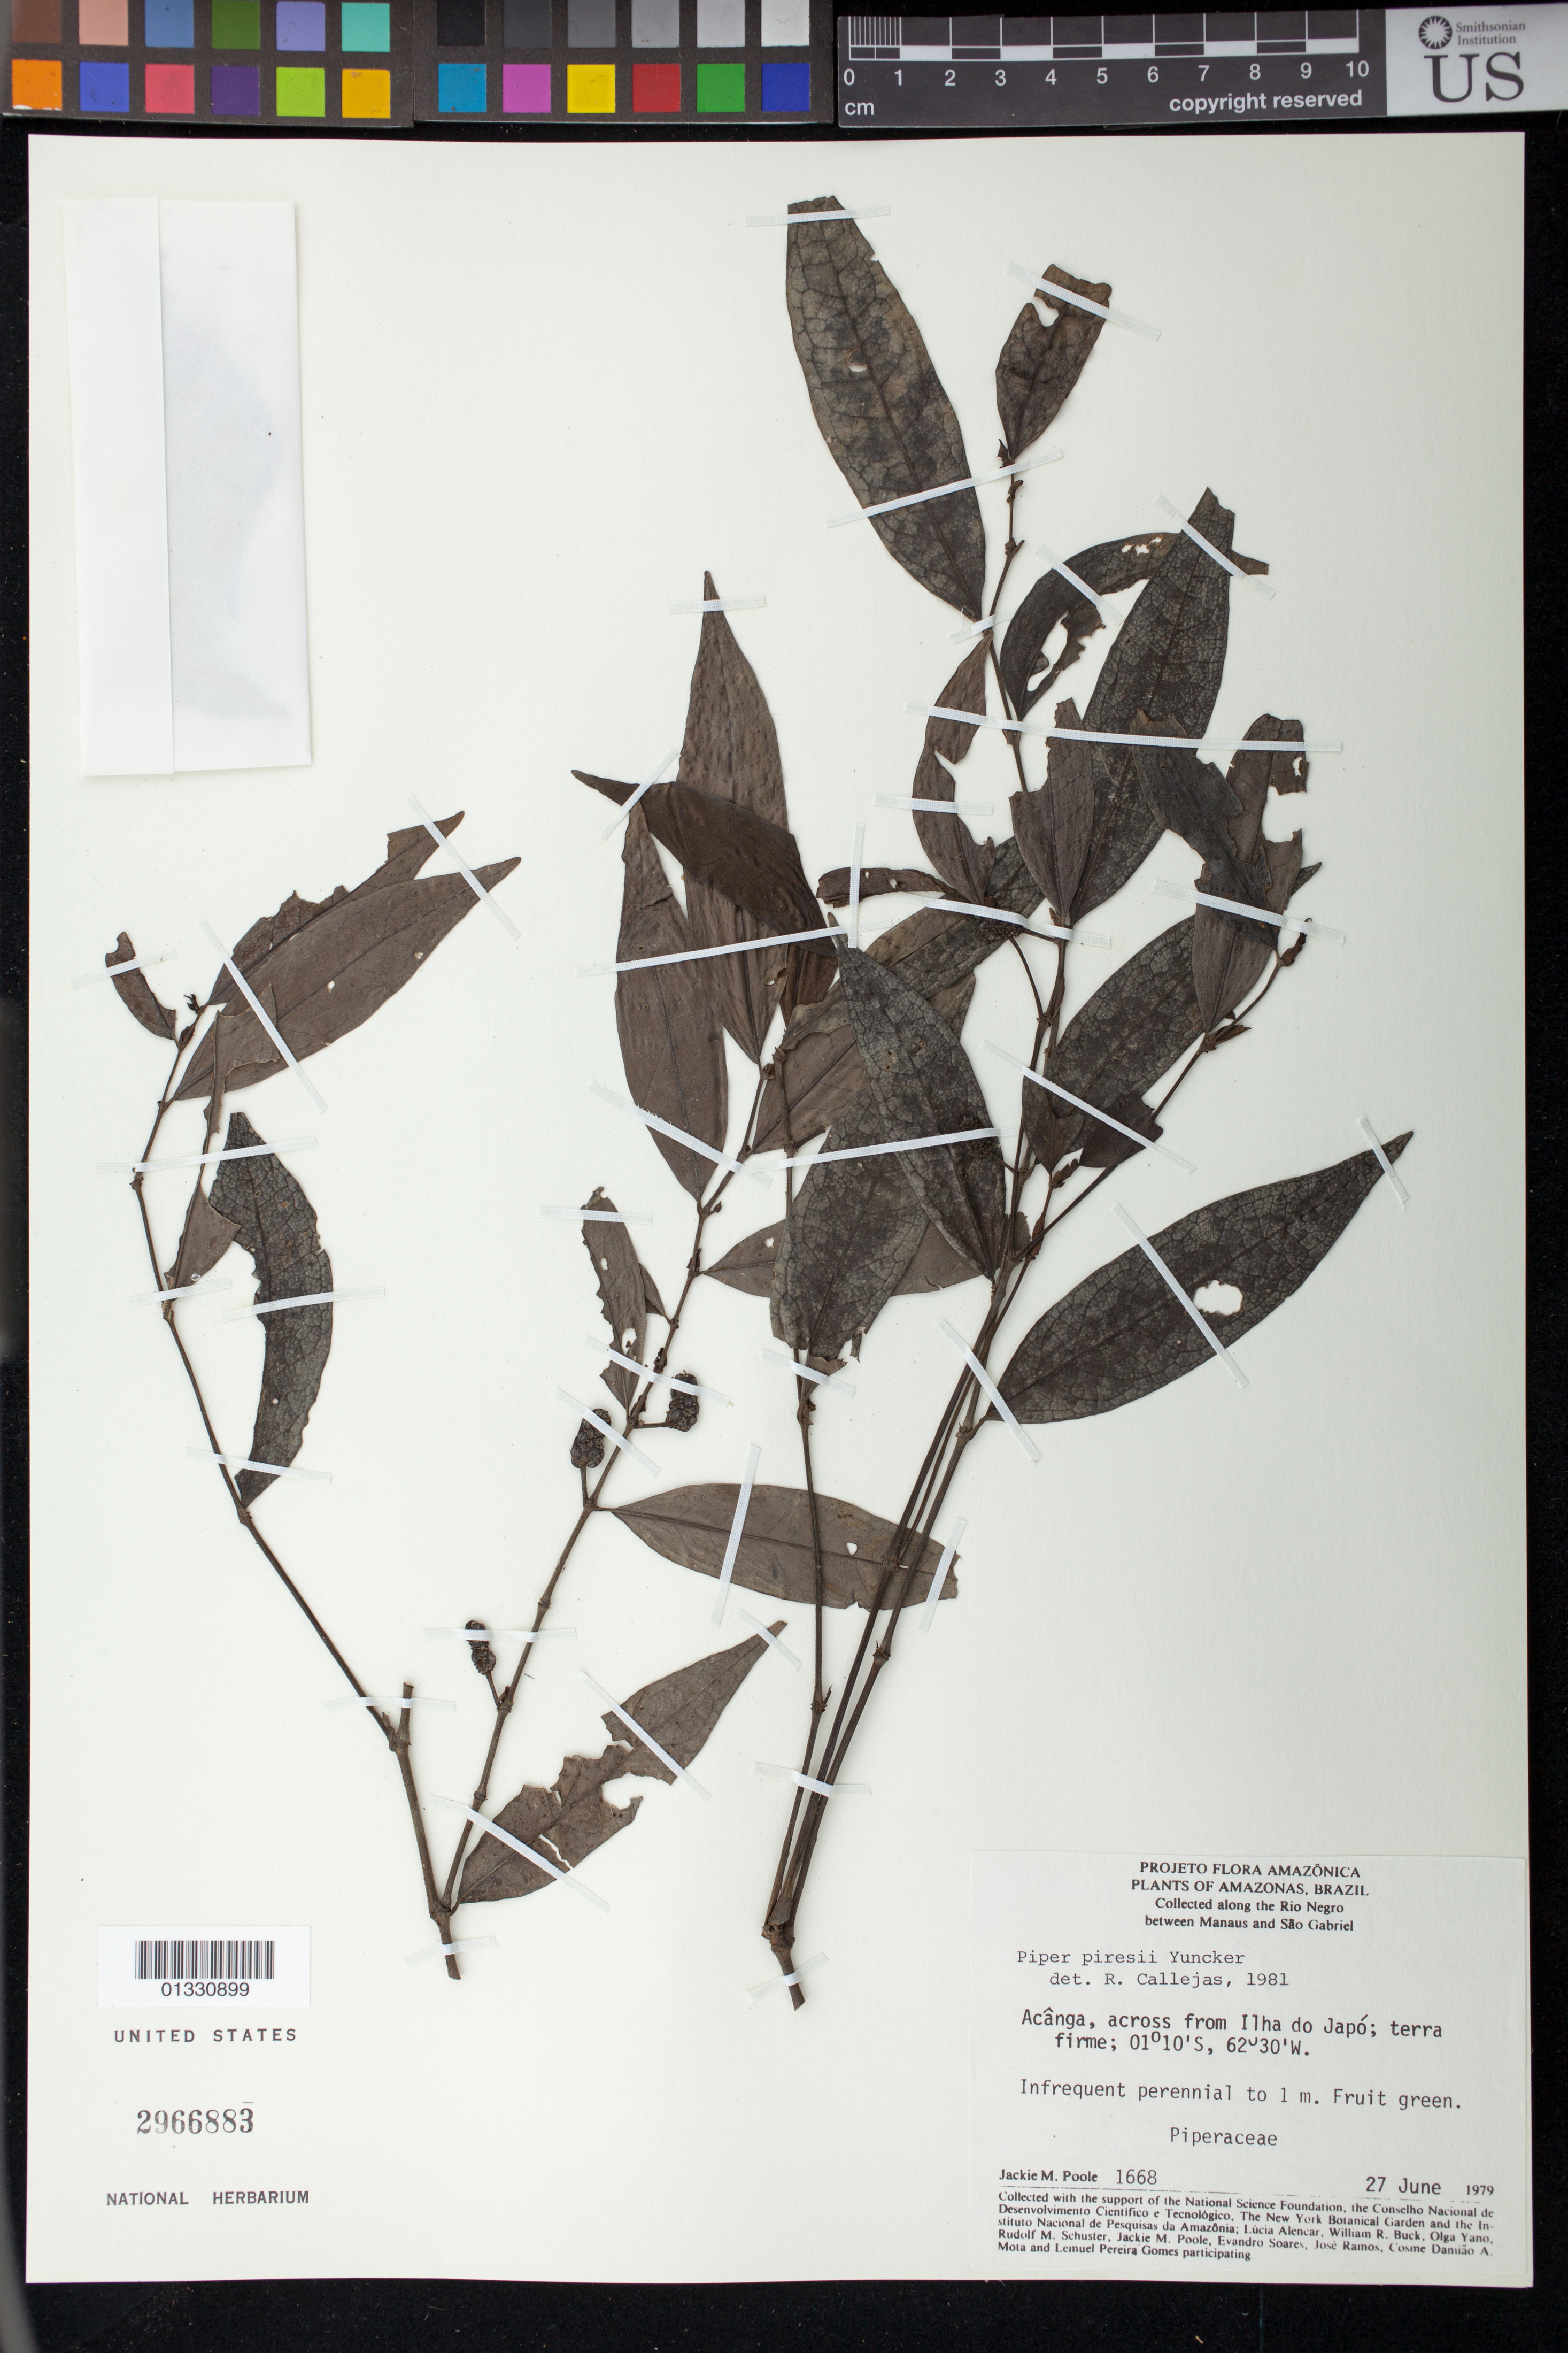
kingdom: Plantae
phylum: Tracheophyta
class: Magnoliopsida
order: Piperales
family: Piperaceae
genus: Piper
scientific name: Piper piresii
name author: Yunck.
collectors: J. M. Poole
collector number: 1668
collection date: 1979-06-27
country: Brazil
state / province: Amazonas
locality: Acanga, across from Ilha do Japó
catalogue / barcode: US 2966883